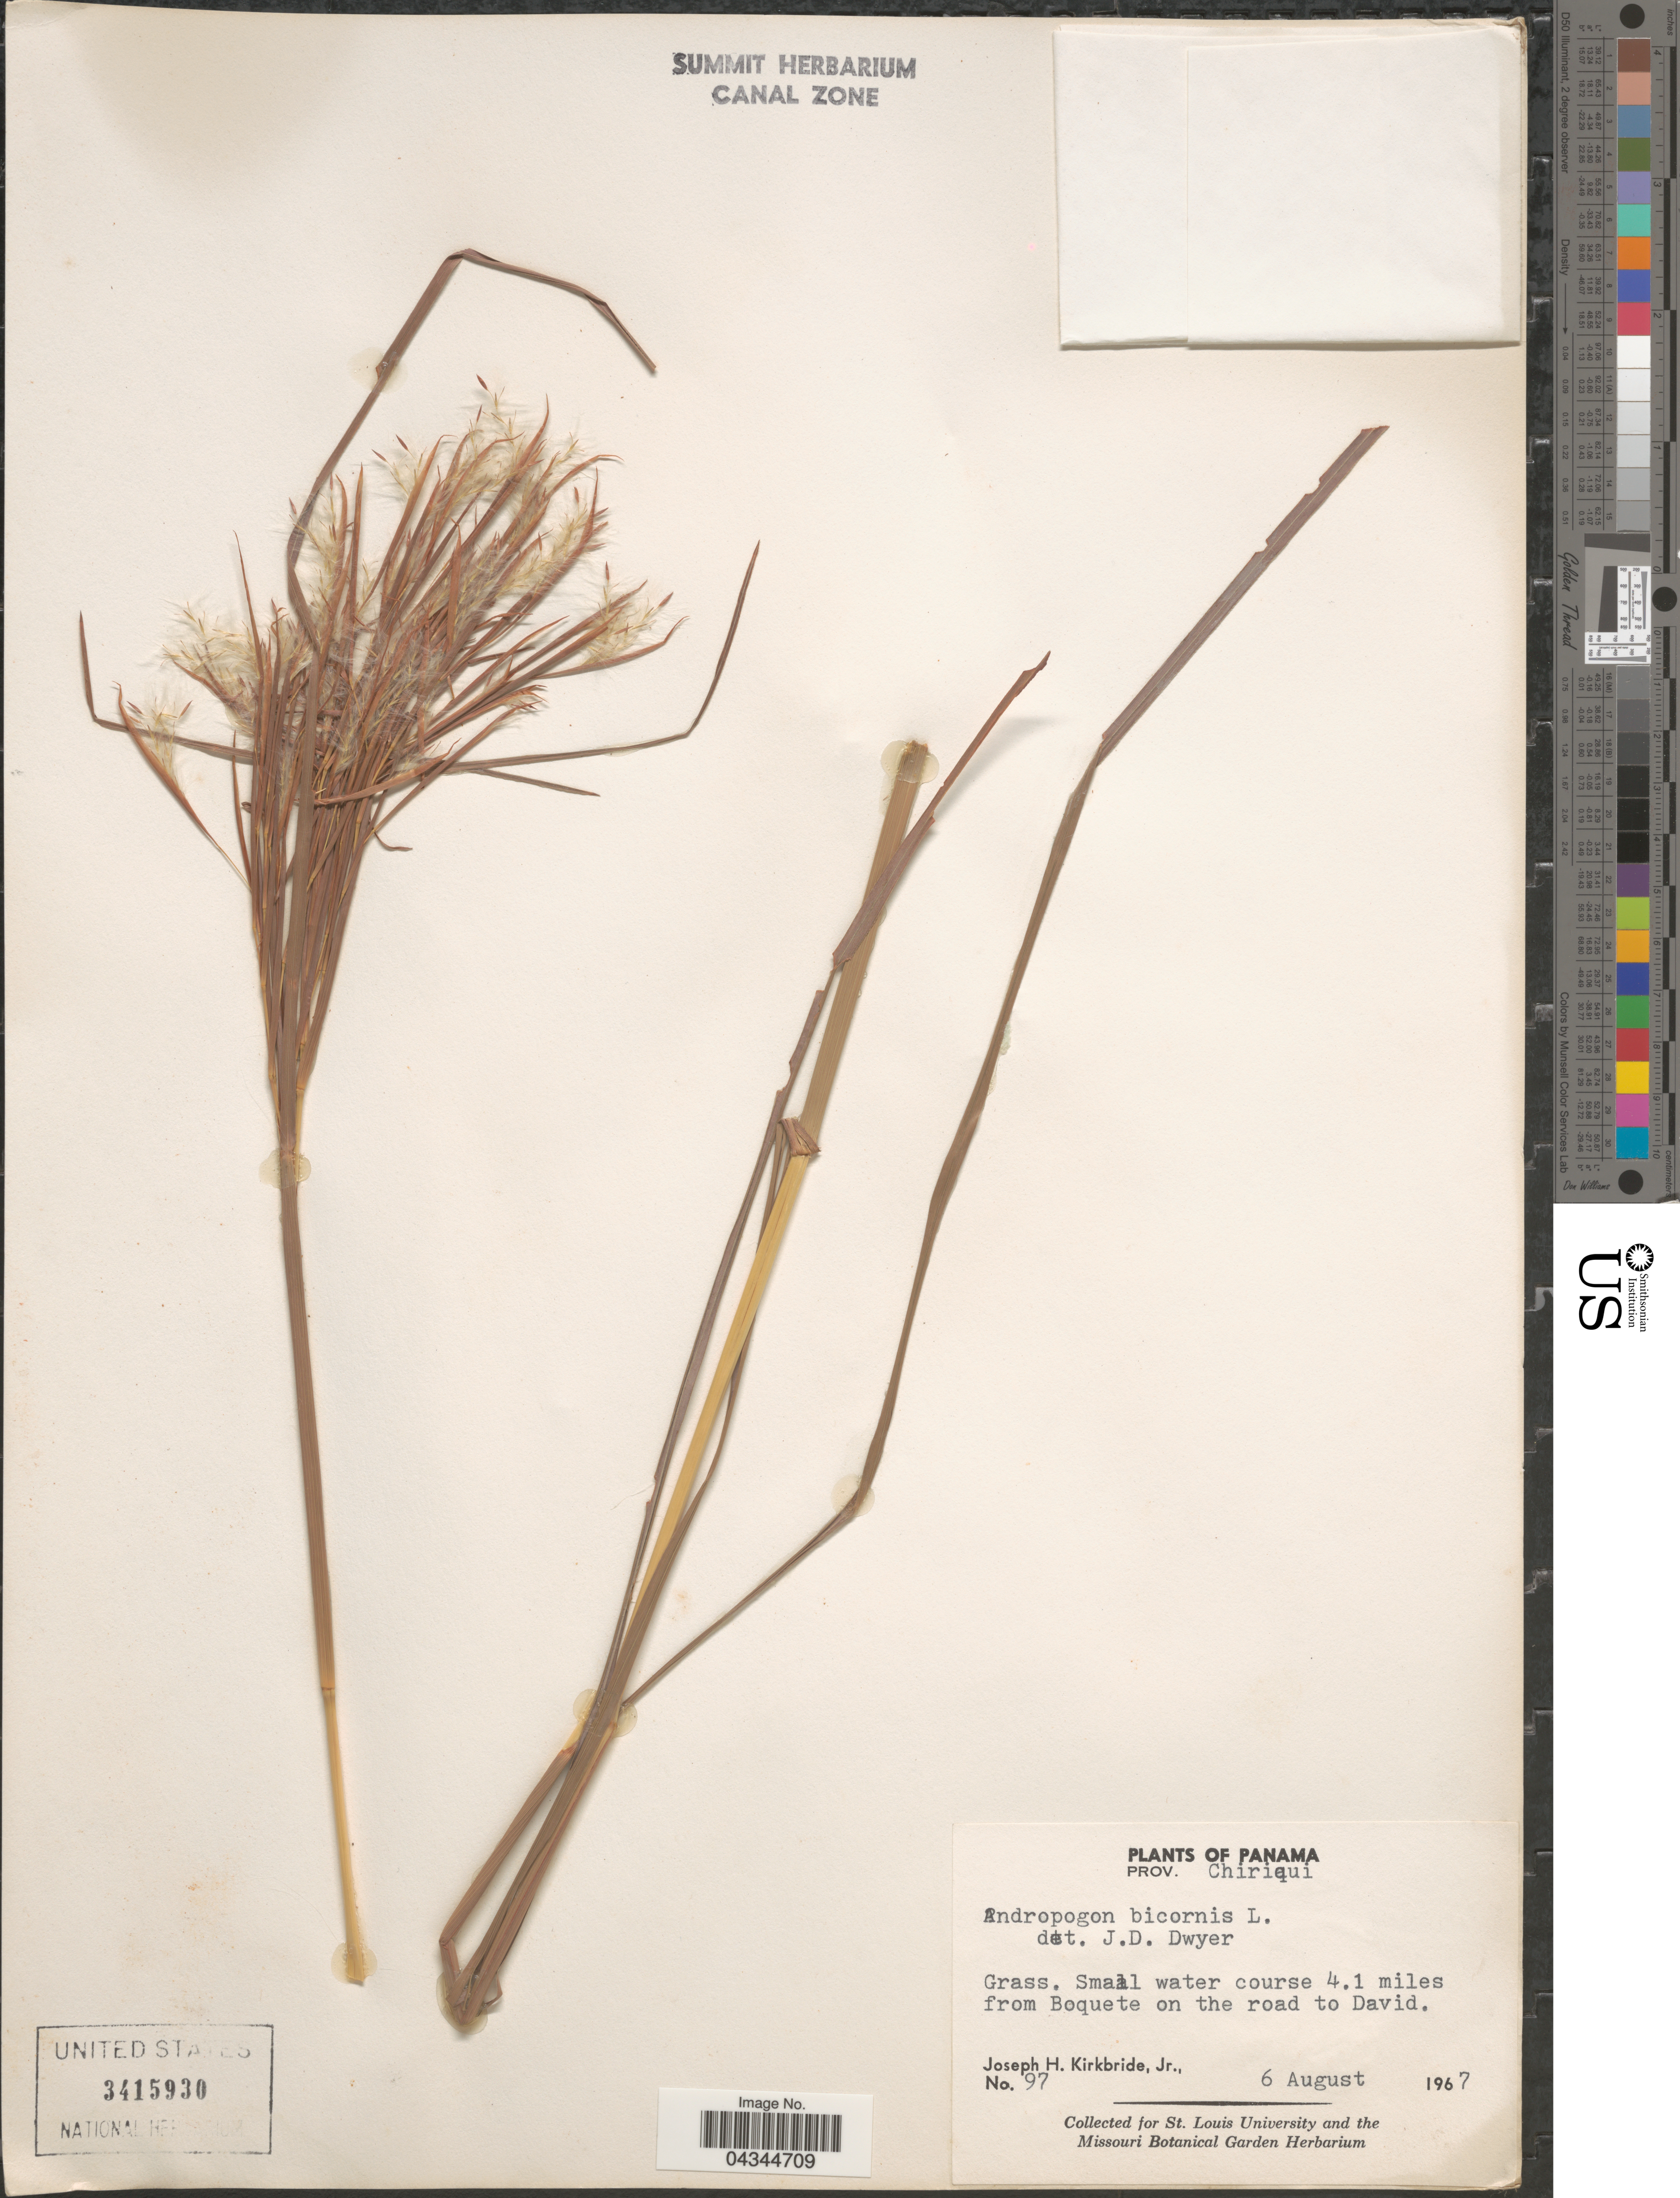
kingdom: Plantae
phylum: Tracheophyta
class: Liliopsida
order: Poales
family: Poaceae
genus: Andropogon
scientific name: Andropogon bicornis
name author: L.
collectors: J. H. Kirkbride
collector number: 97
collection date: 1967-08-06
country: Panama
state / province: Chiriqui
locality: Small water course 4.1 miles from Boquete on the road to David.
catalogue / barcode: US 3415930